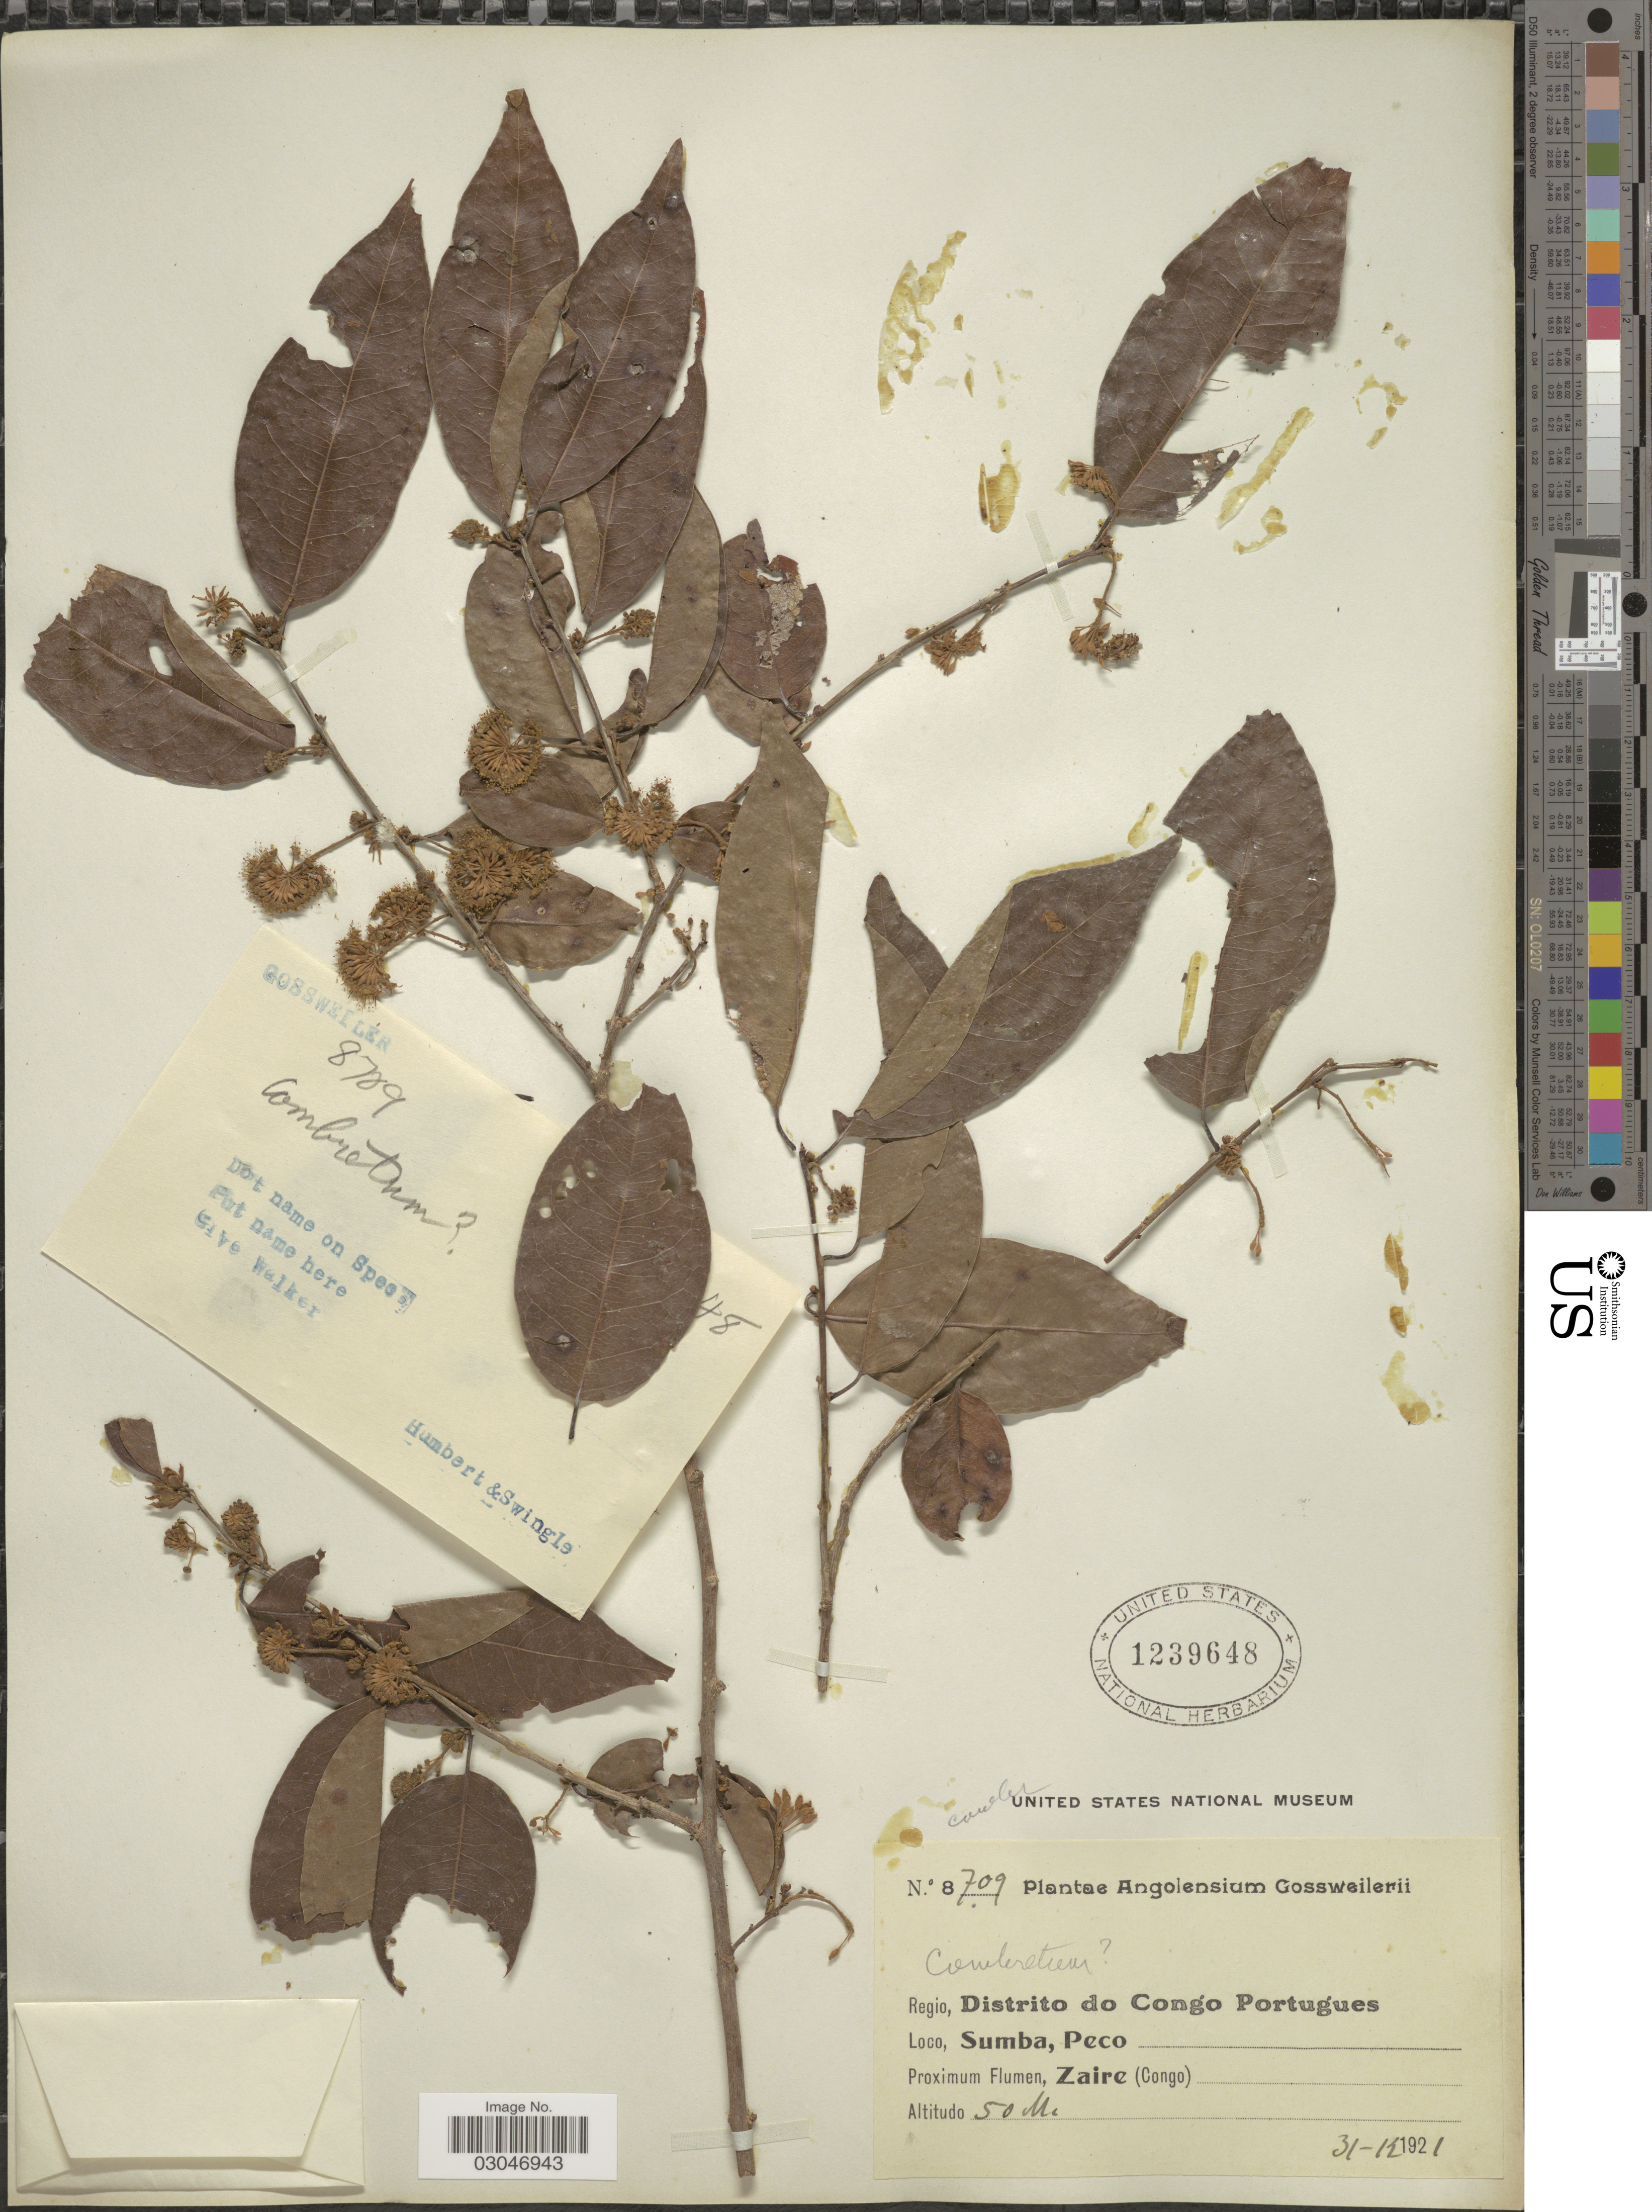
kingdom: Plantae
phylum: Tracheophyta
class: Magnoliopsida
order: Myrtales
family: Combretaceae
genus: Combretum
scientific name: Combretum sp.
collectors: -. Gossweiler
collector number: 8709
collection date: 1921-12-31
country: Angola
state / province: Zaire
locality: Regio, Distrito do Congo Portugues, Sumba, Peco. Zaire (Congo).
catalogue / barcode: US 1239648